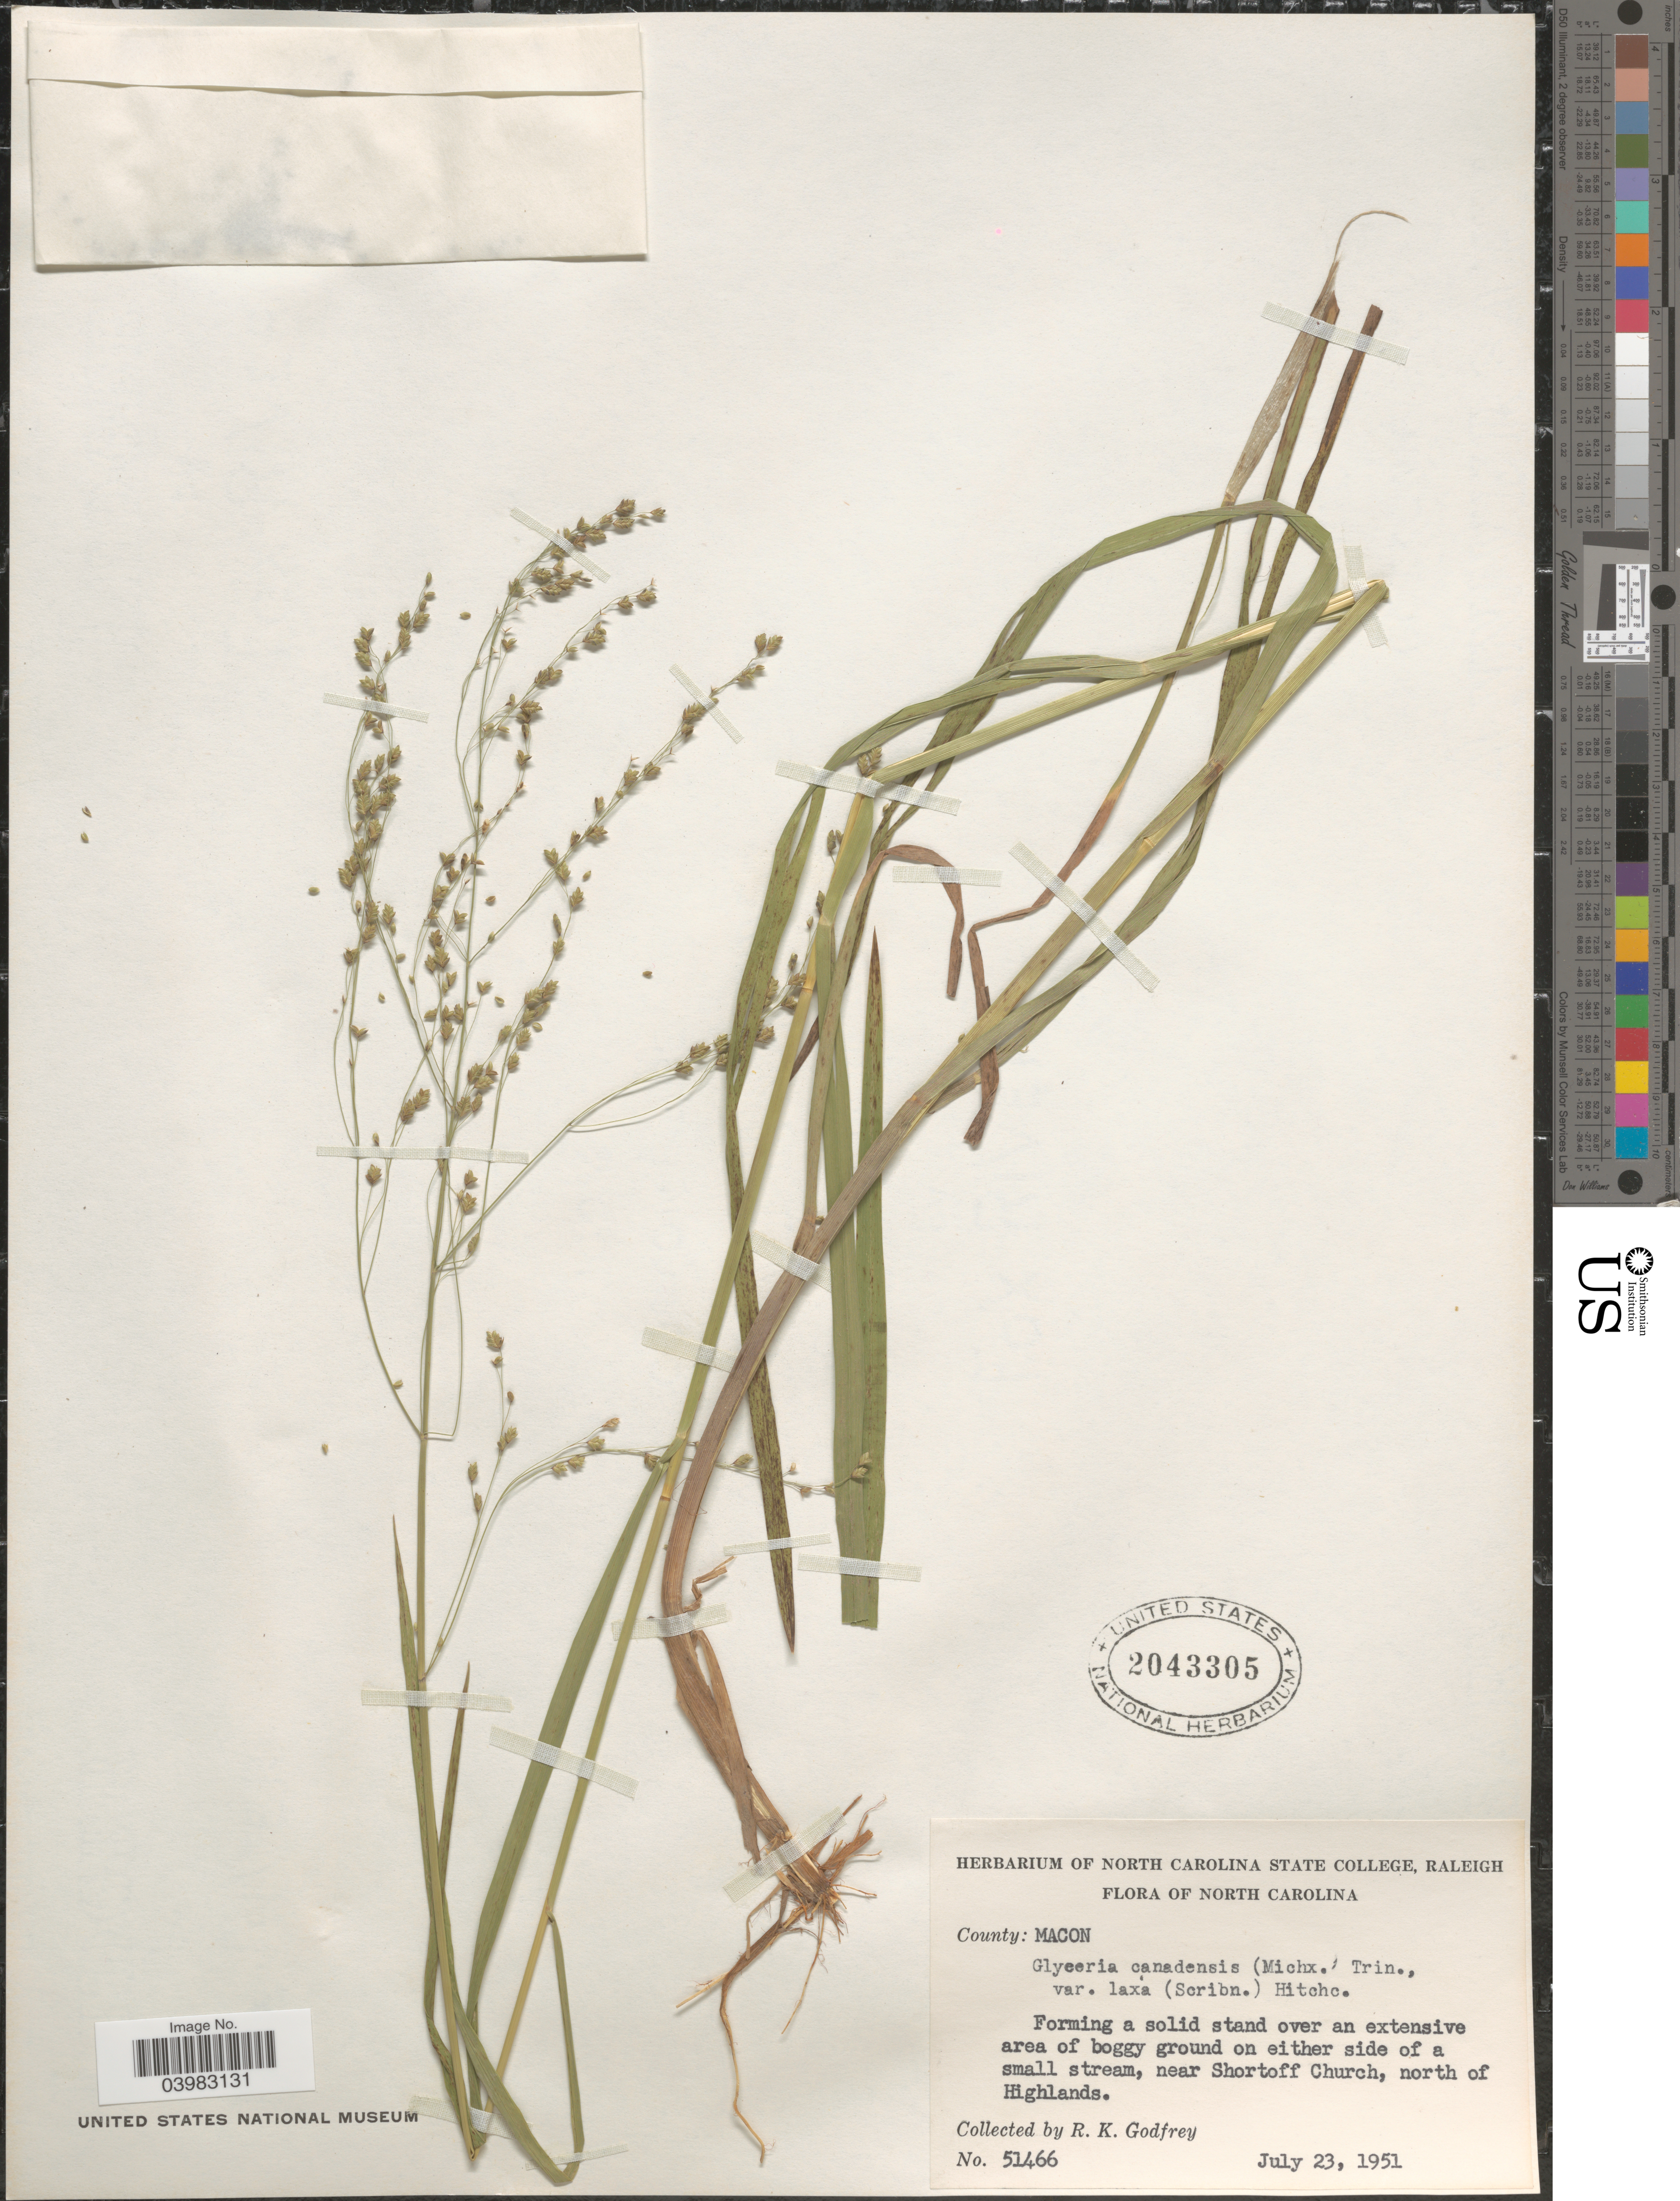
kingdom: Plantae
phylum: Tracheophyta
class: Liliopsida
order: Poales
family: Poaceae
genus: Glyceria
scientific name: Glyceria canadensis var. laxa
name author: (Scribn.) Hitchc.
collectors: R. K. Godfrey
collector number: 51466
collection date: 1951-07-23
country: United States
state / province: North Carolina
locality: County: Macon. Near Shortoff Church, north of Highlands.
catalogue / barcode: US 2043305